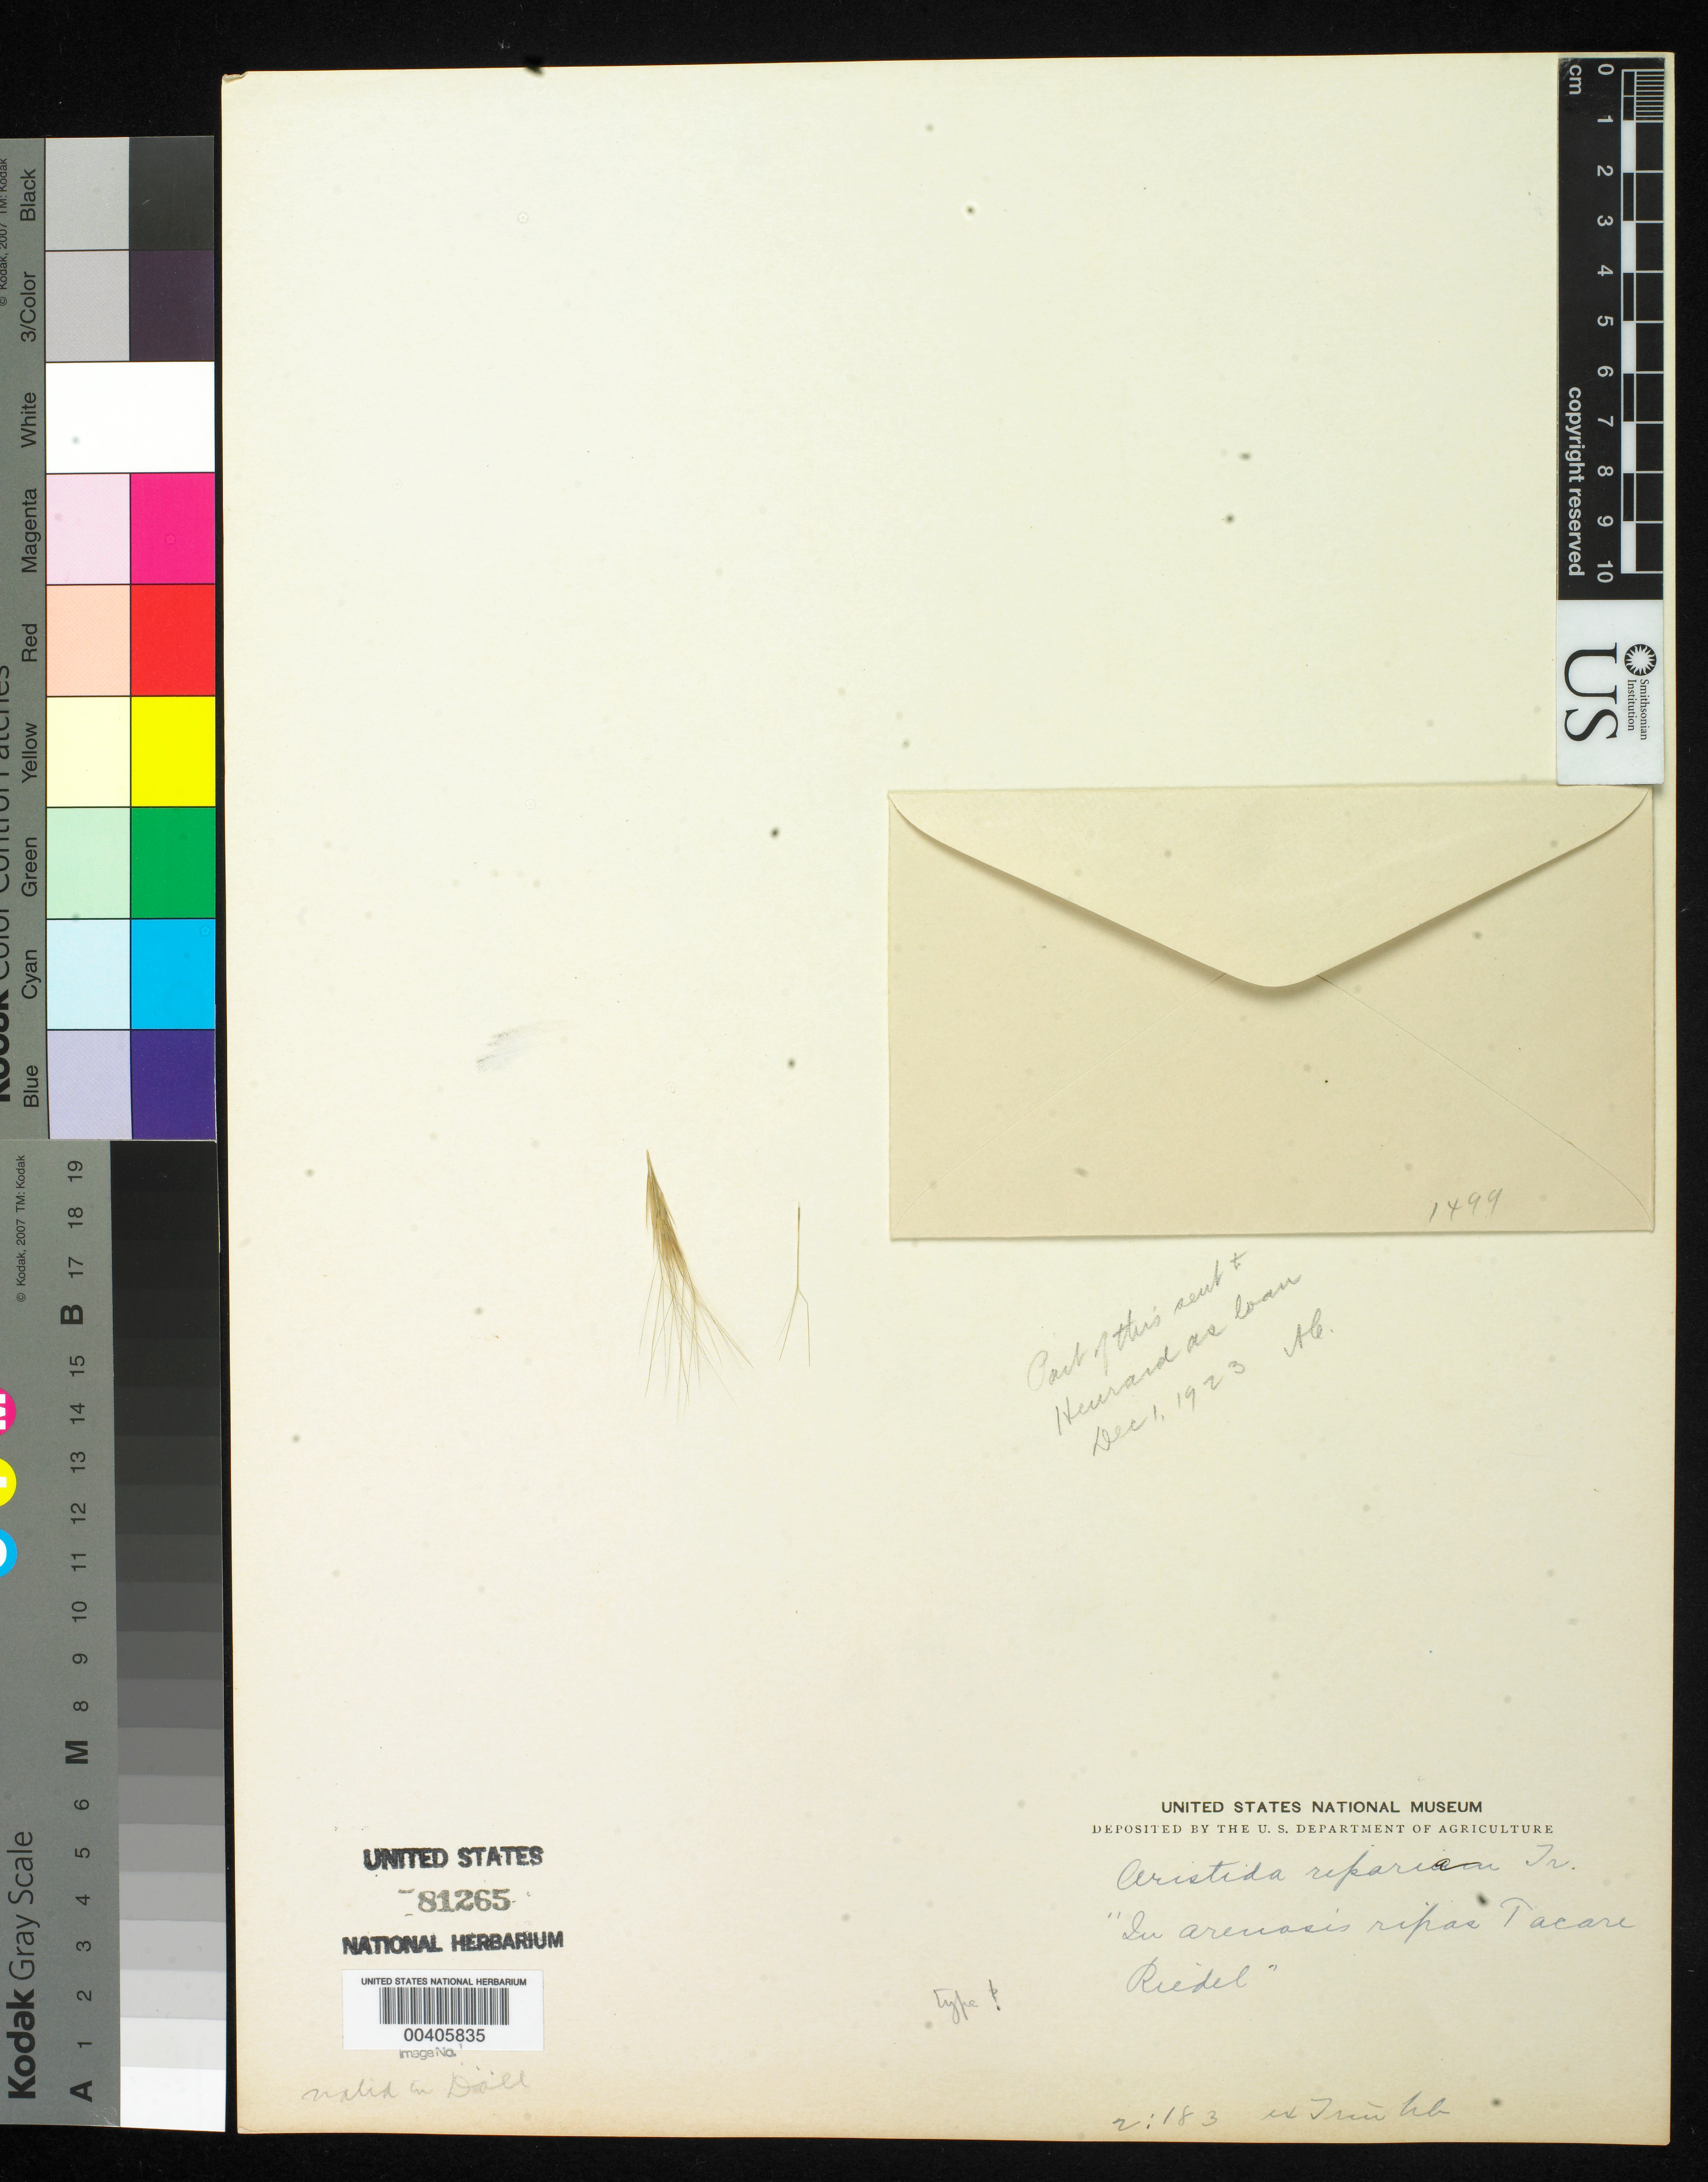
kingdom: Plantae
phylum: Tracheophyta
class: Liliopsida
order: Poales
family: Poaceae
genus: Aristida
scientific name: Aristida riparia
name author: Trin.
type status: Type Fragment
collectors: L. Riedel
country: Brazil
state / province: Paraná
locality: Tacare.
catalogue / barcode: US 81265